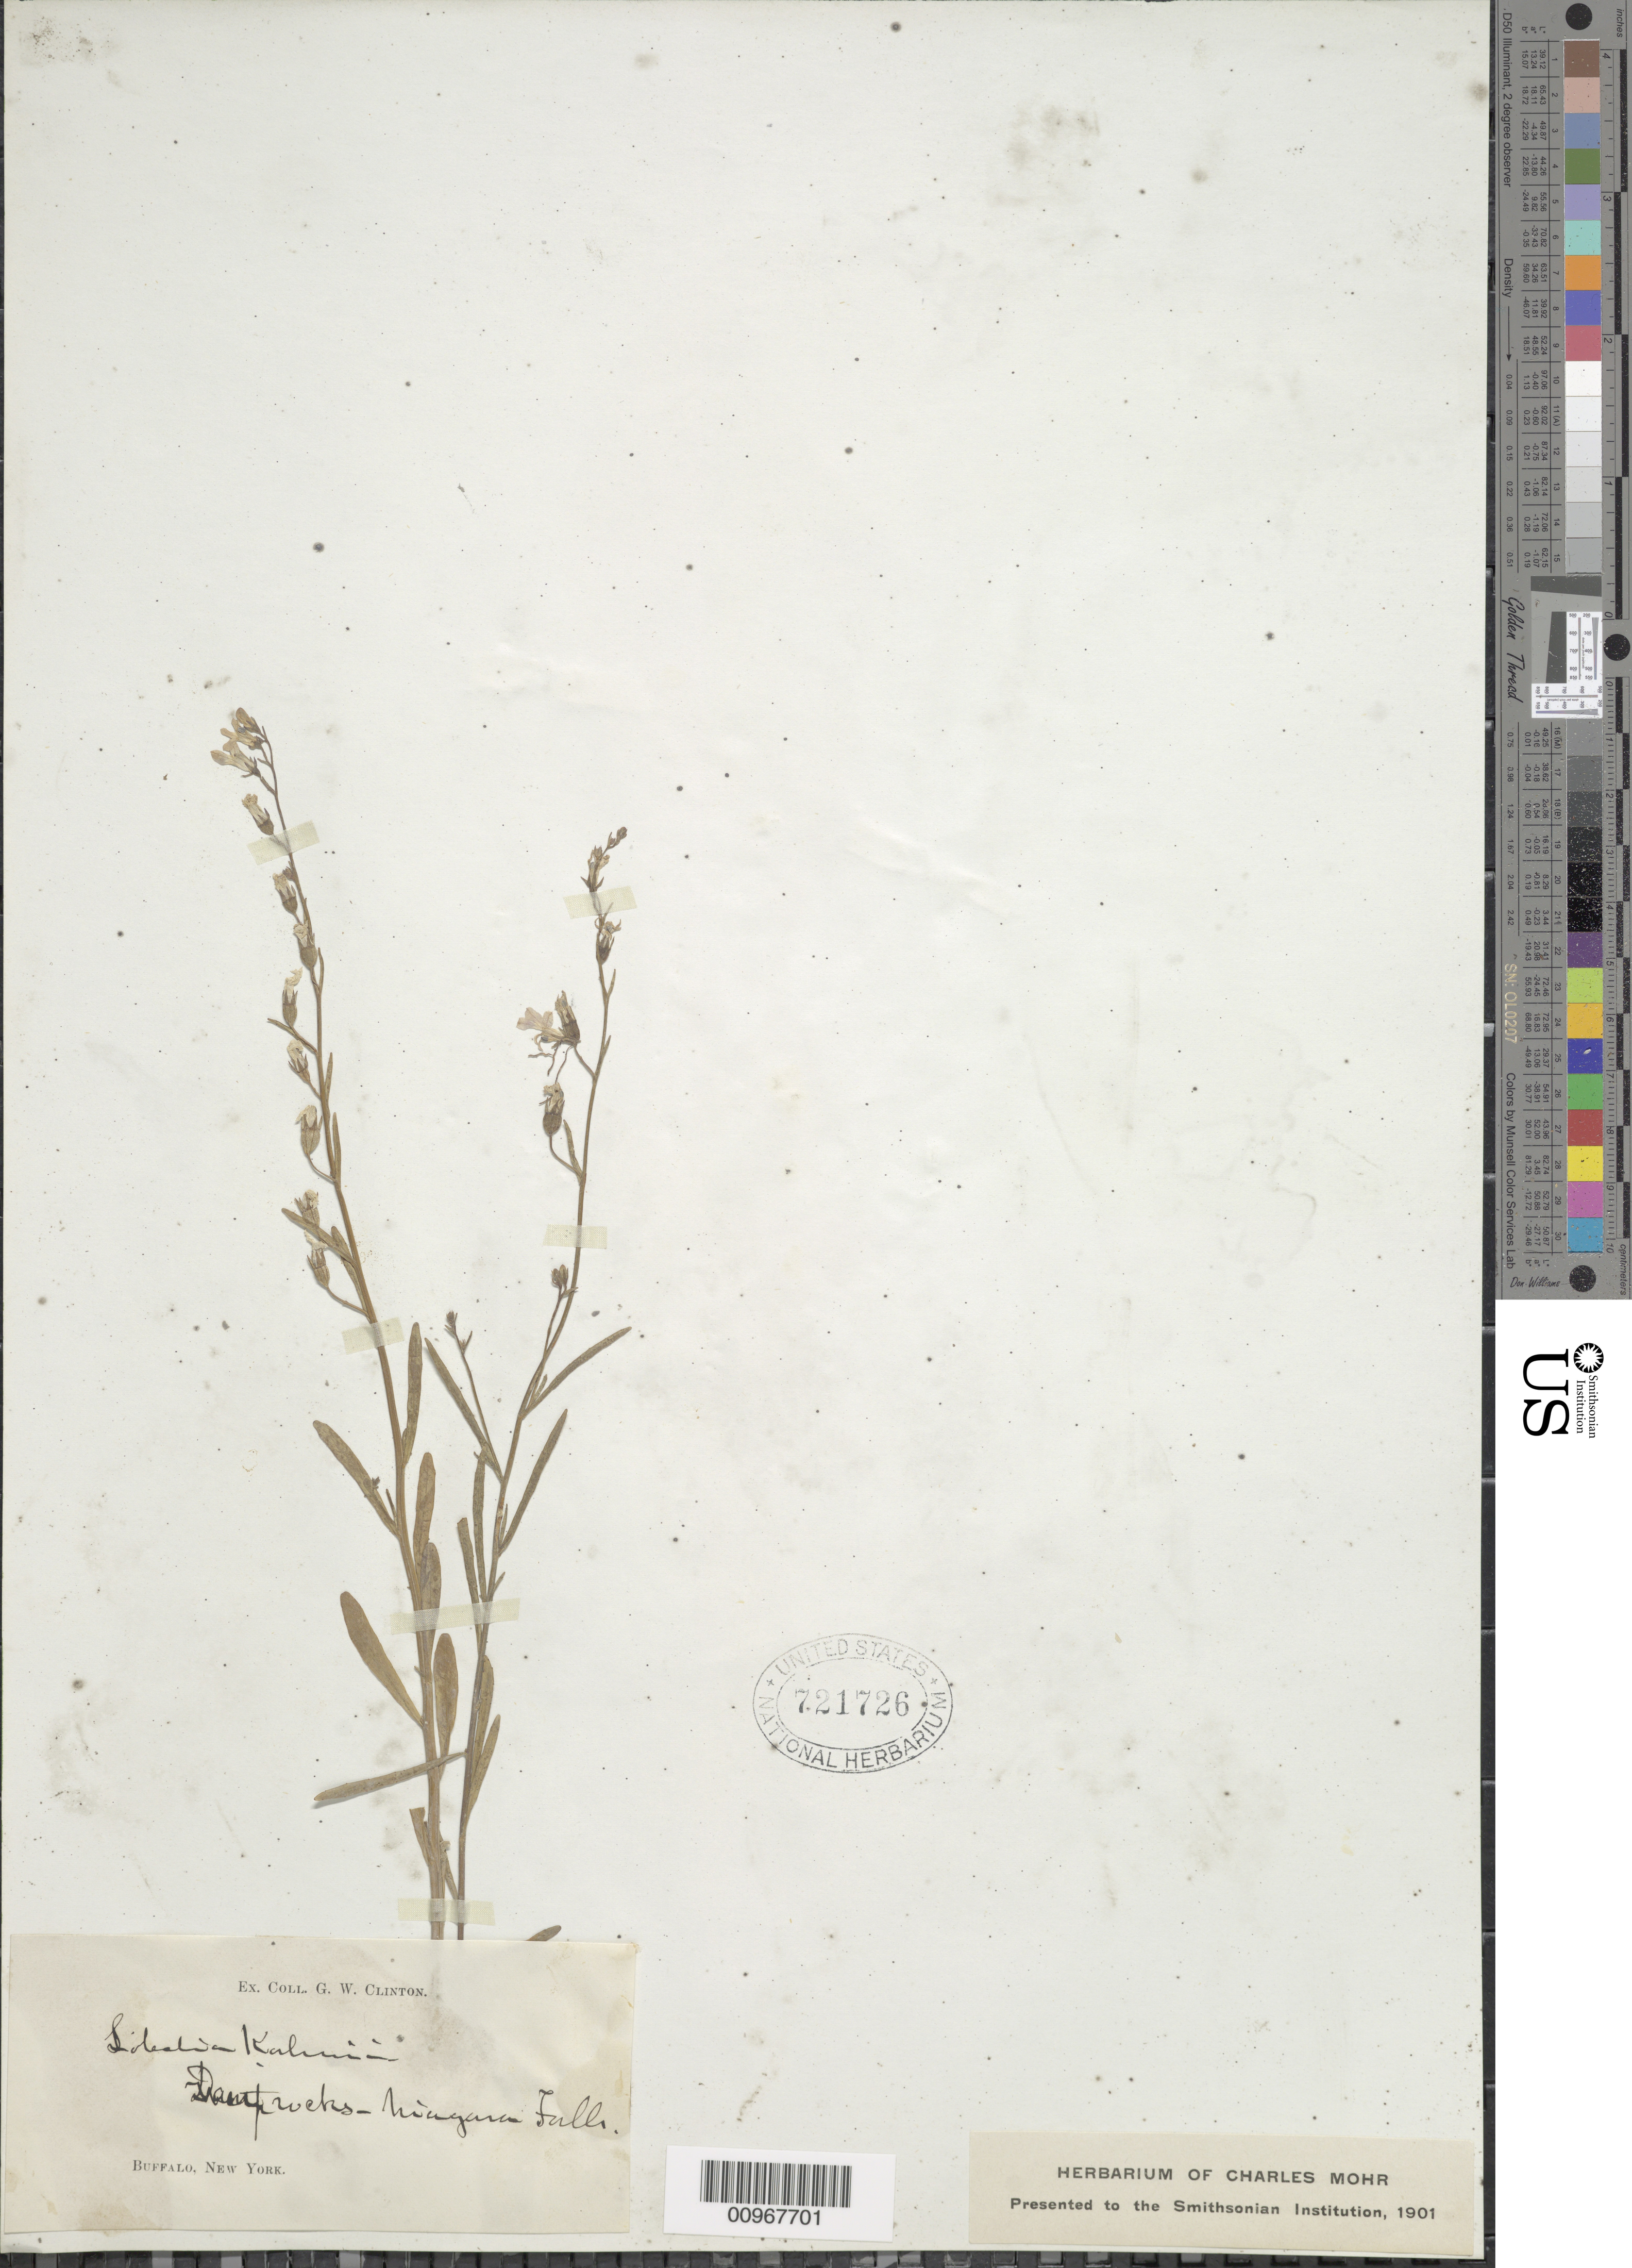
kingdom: Plantae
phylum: Tracheophyta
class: Magnoliopsida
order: Asterales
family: Campanulaceae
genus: Lobelia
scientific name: Lobelia kalmii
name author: L.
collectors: G. W. Clinton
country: United States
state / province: New York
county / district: Erie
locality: Niagara Falls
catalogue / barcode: US 721726